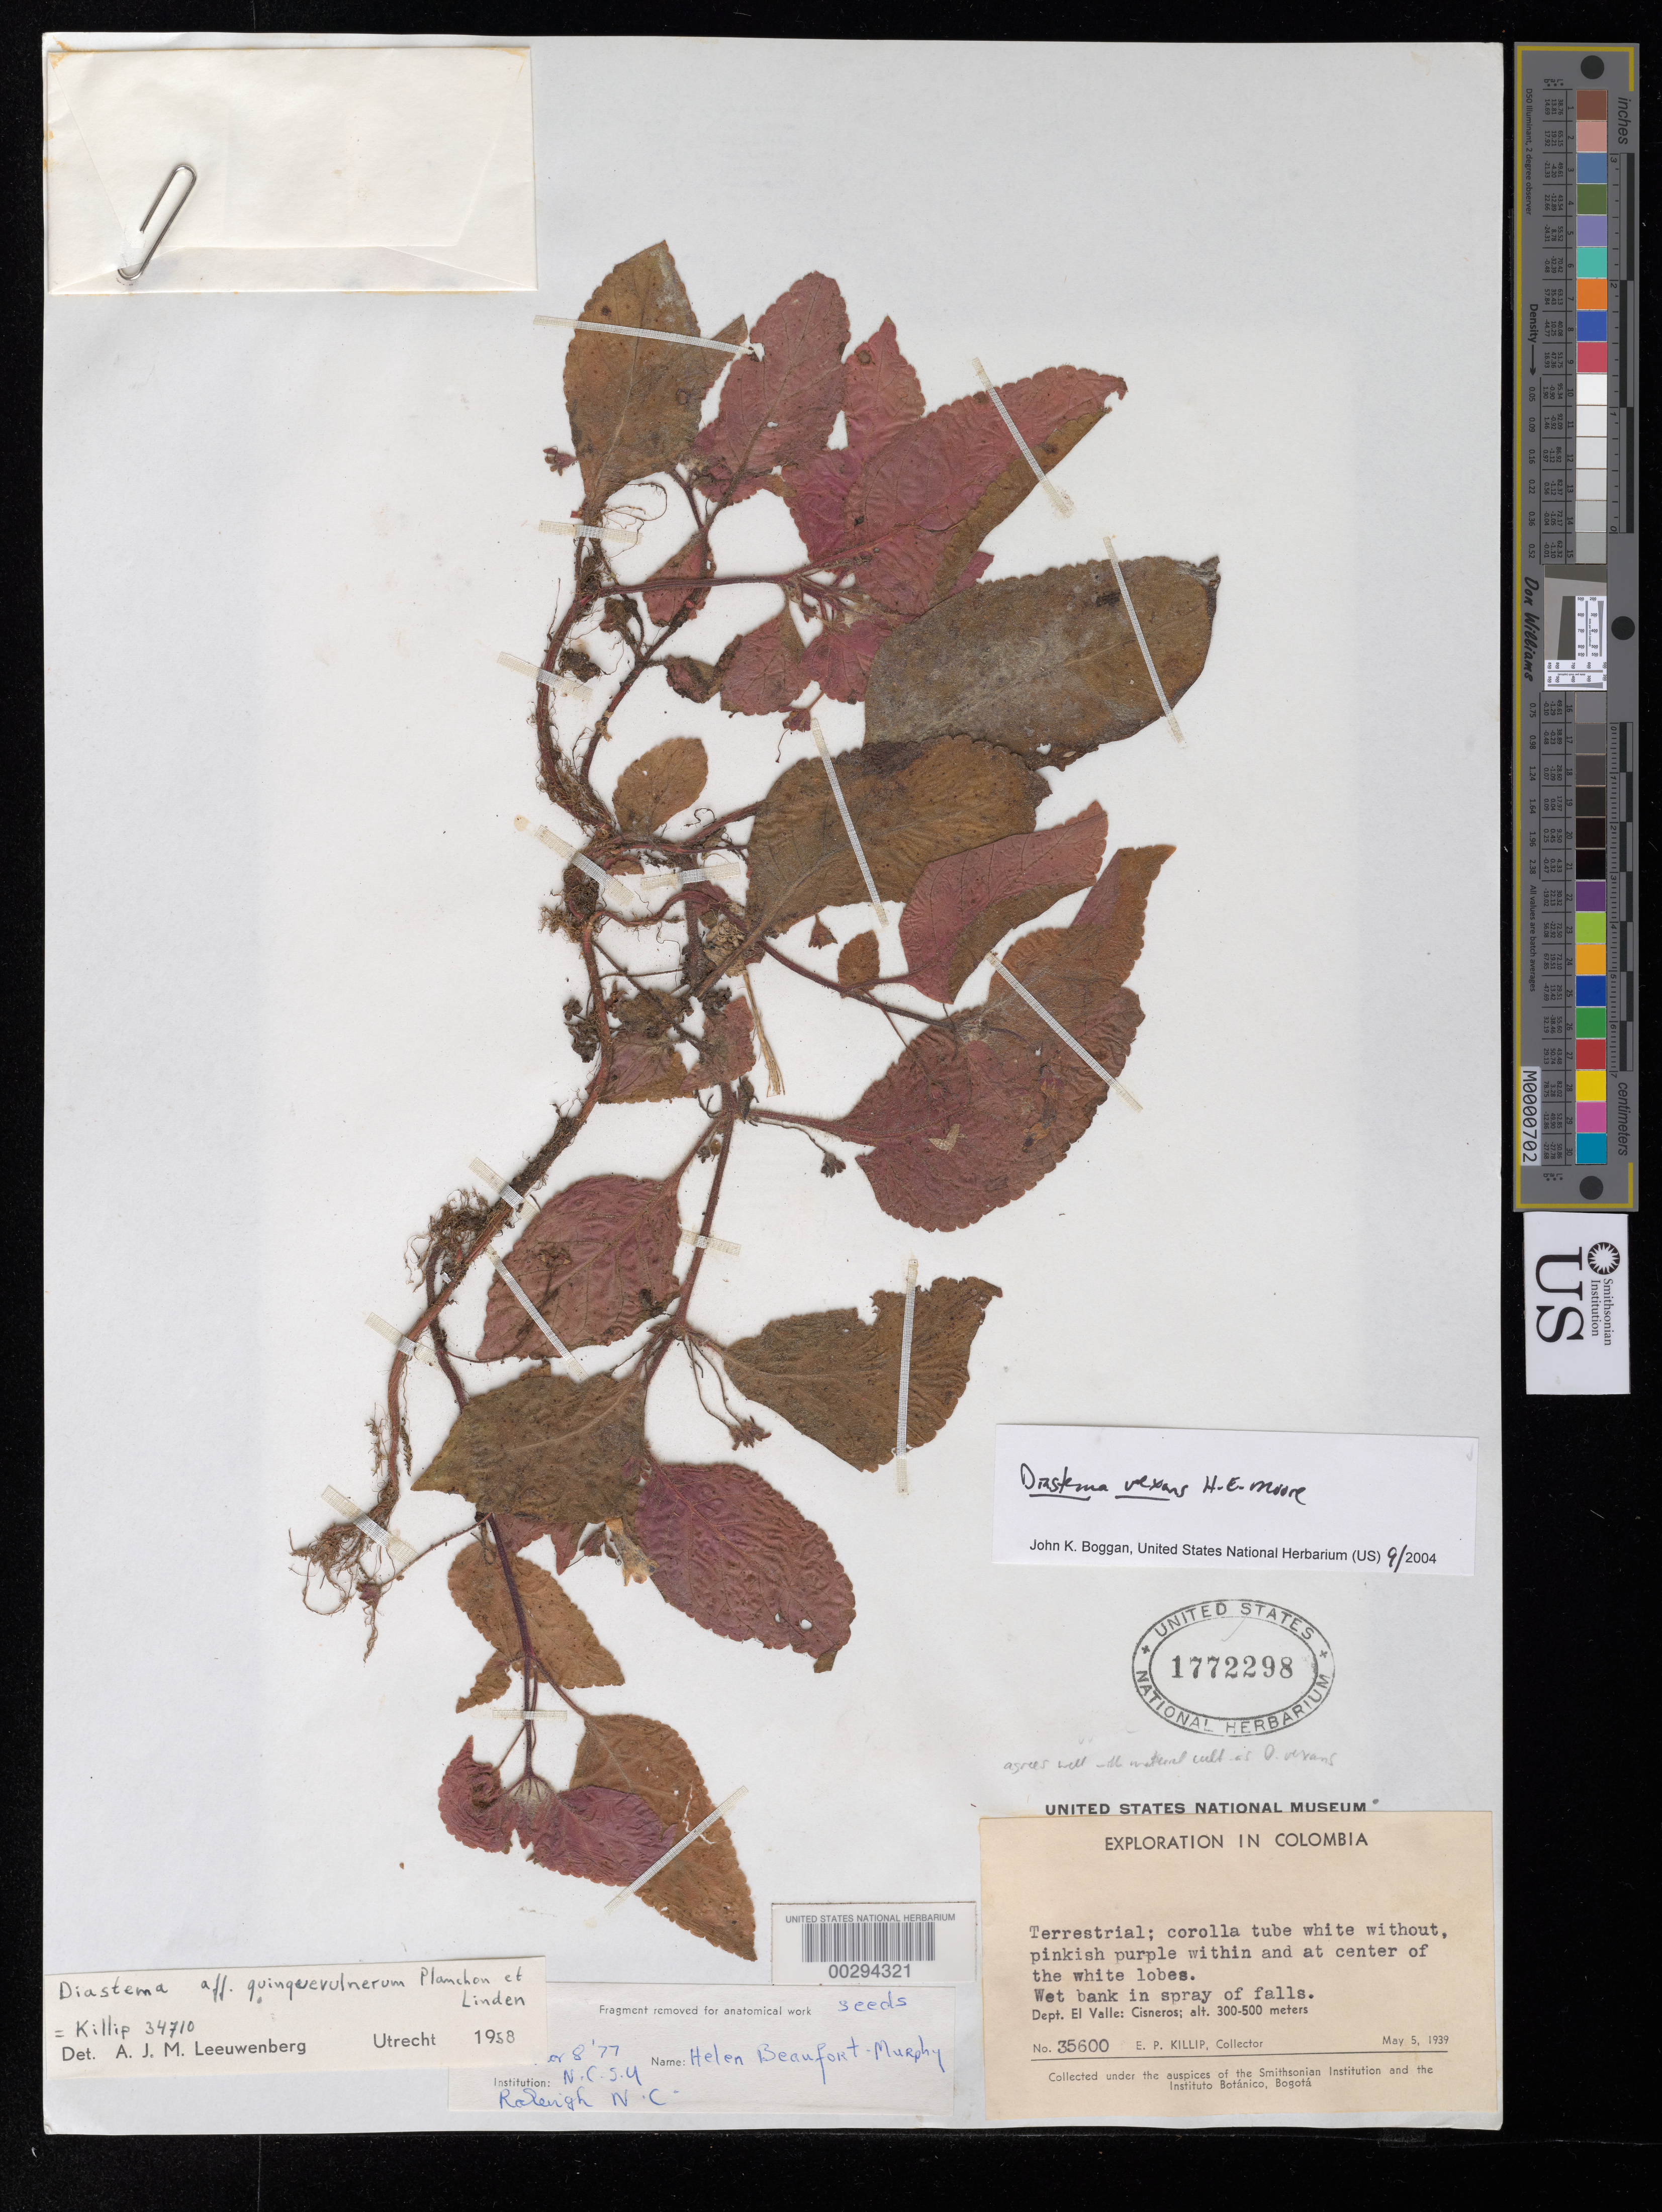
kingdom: Plantae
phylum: Tracheophyta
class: Magnoliopsida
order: Lamiales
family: Gesneriaceae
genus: Diastema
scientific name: Diastema vexans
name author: H.E. Moore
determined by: Boggan, J. K., (US), NMNH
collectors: E. P. Killip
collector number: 35600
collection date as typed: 05 May 1939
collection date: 1939-05-05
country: Colombia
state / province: Valle del Cauca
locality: Cisneros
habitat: Wet bank in spray of falls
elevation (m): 300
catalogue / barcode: US 1772298